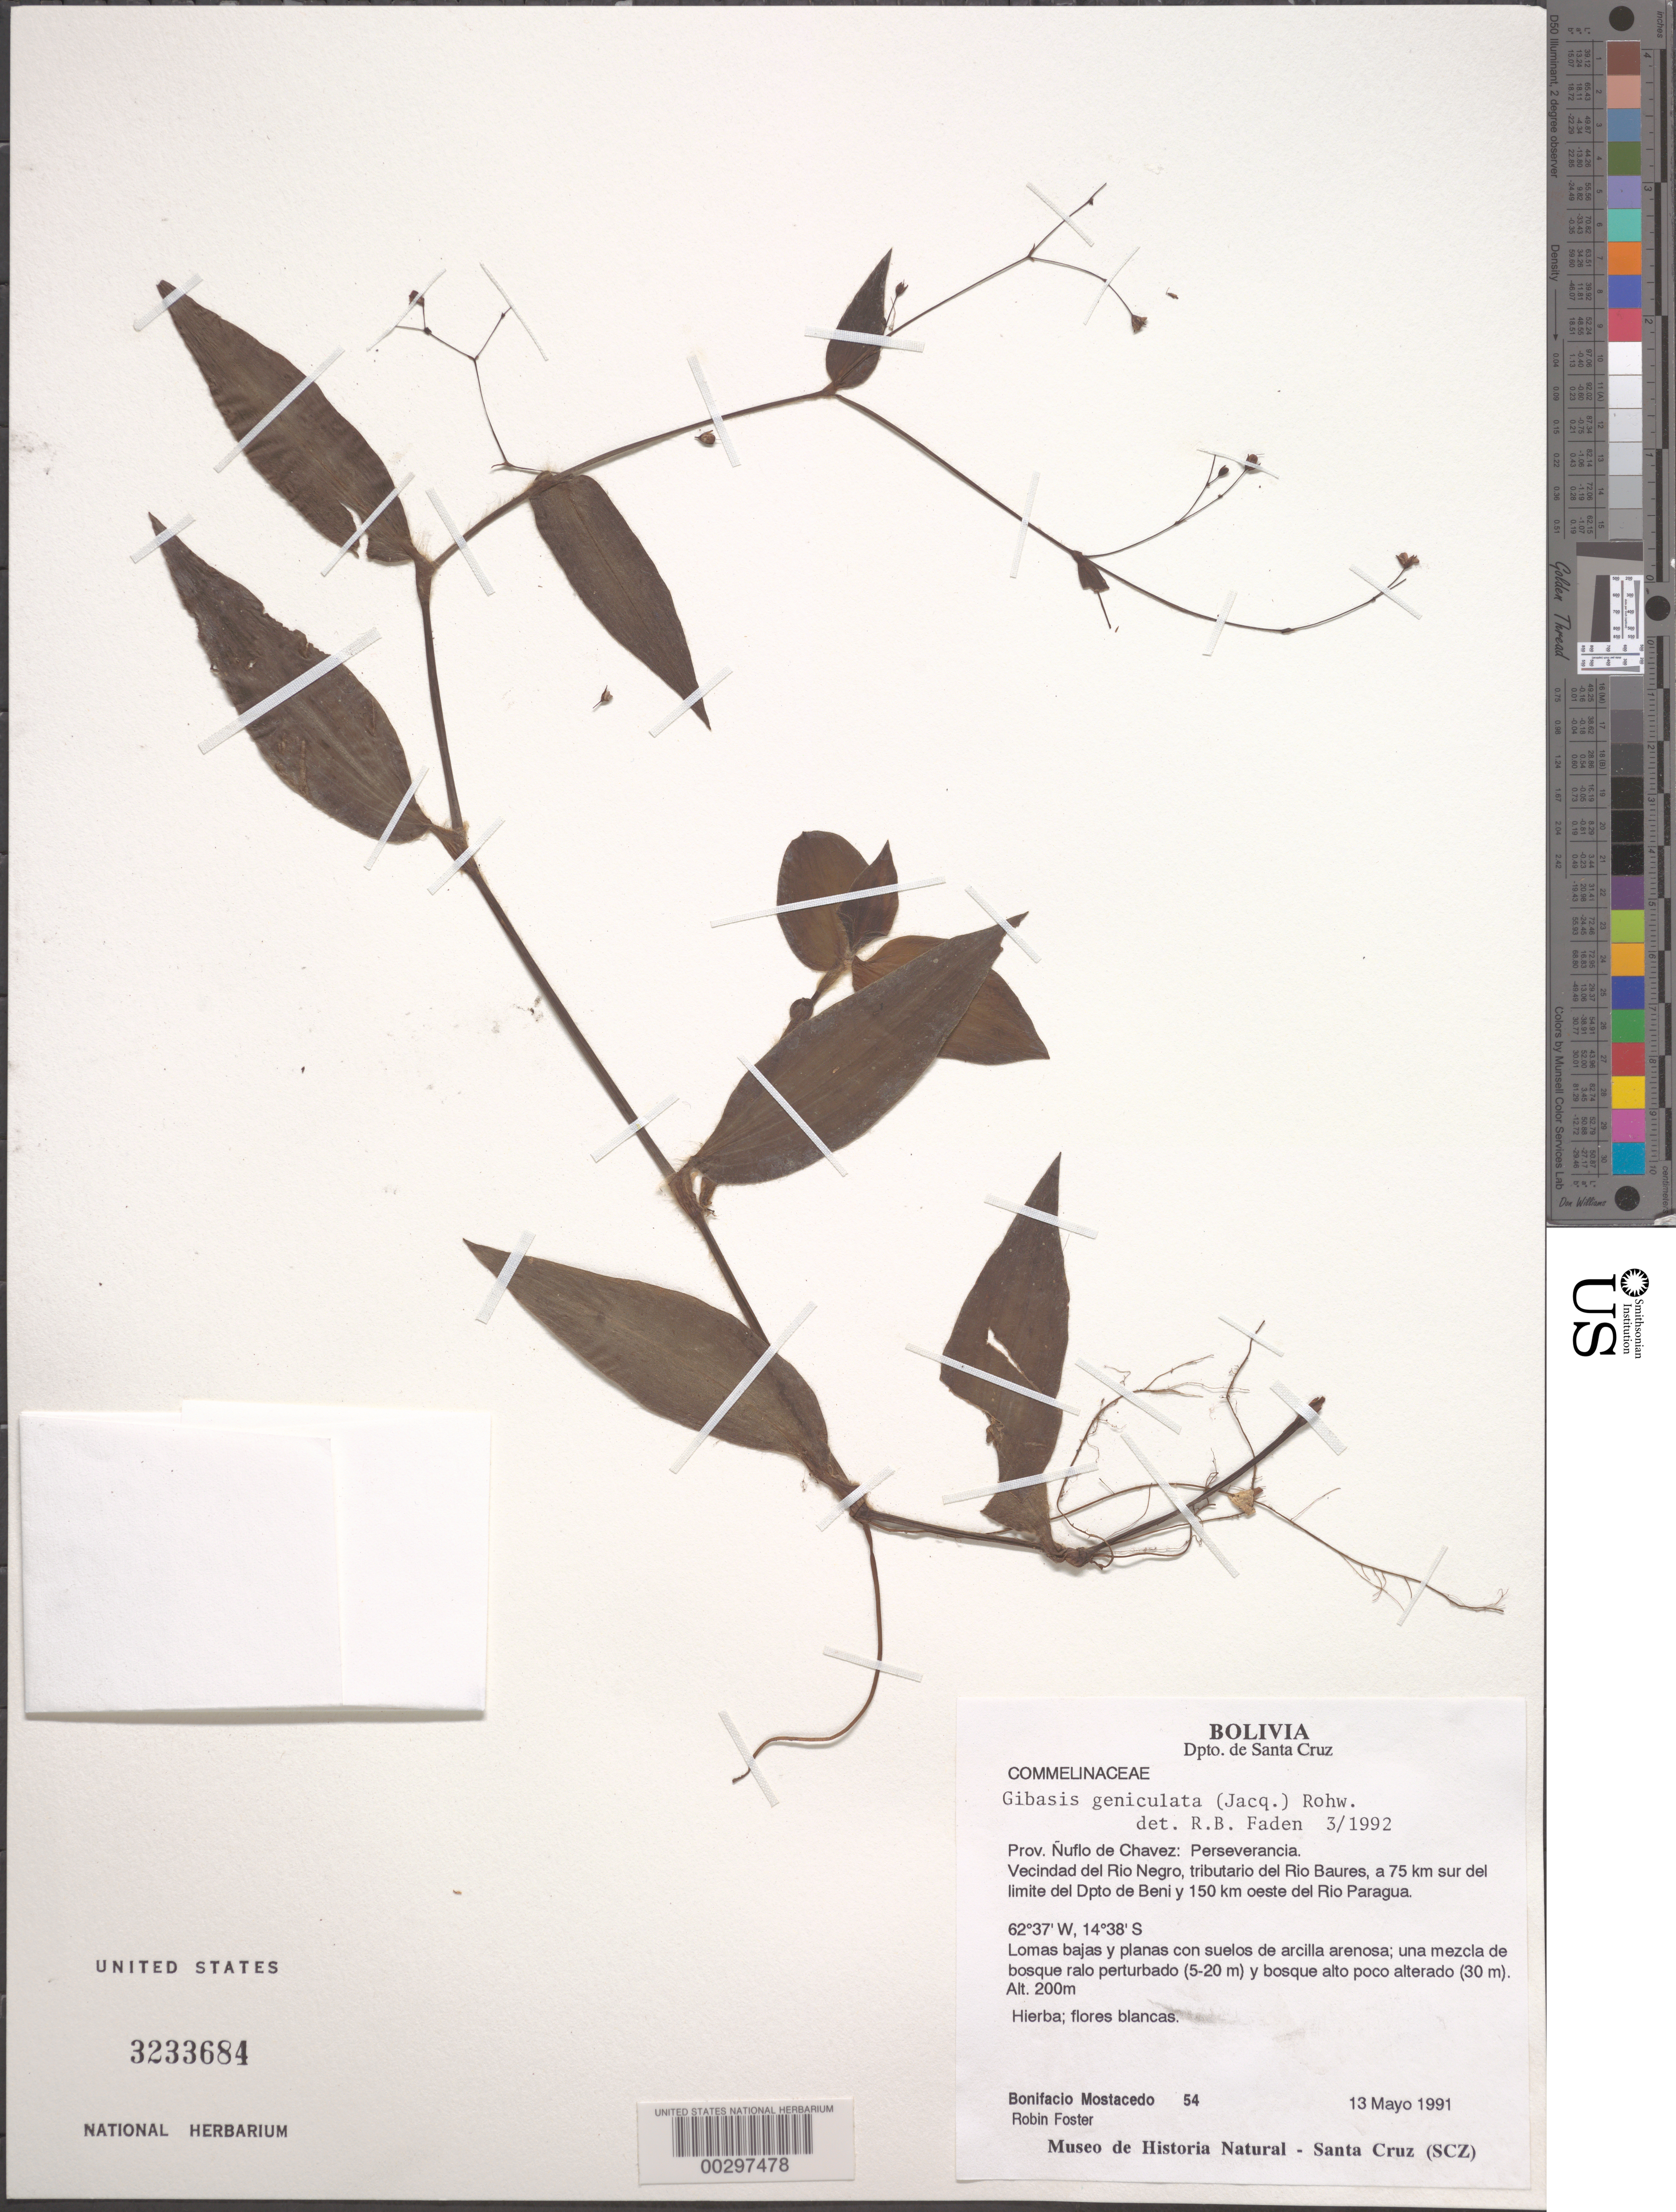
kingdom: Plantae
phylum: Tracheophyta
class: Liliopsida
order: Commelinales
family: Commelinaceae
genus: Gibasis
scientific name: Gibasis geniculata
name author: (Jacq.) Rohweder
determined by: Faden, Robert B., (US), Smithsonian Institution - National Museum of Natural History (UNITED STATES)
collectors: B. Mostacedo & R. Foster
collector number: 54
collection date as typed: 13 May 1991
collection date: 1991-05-13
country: Bolivia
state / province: Santa Cruz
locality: Nufles de Chavez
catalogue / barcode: US 3233684